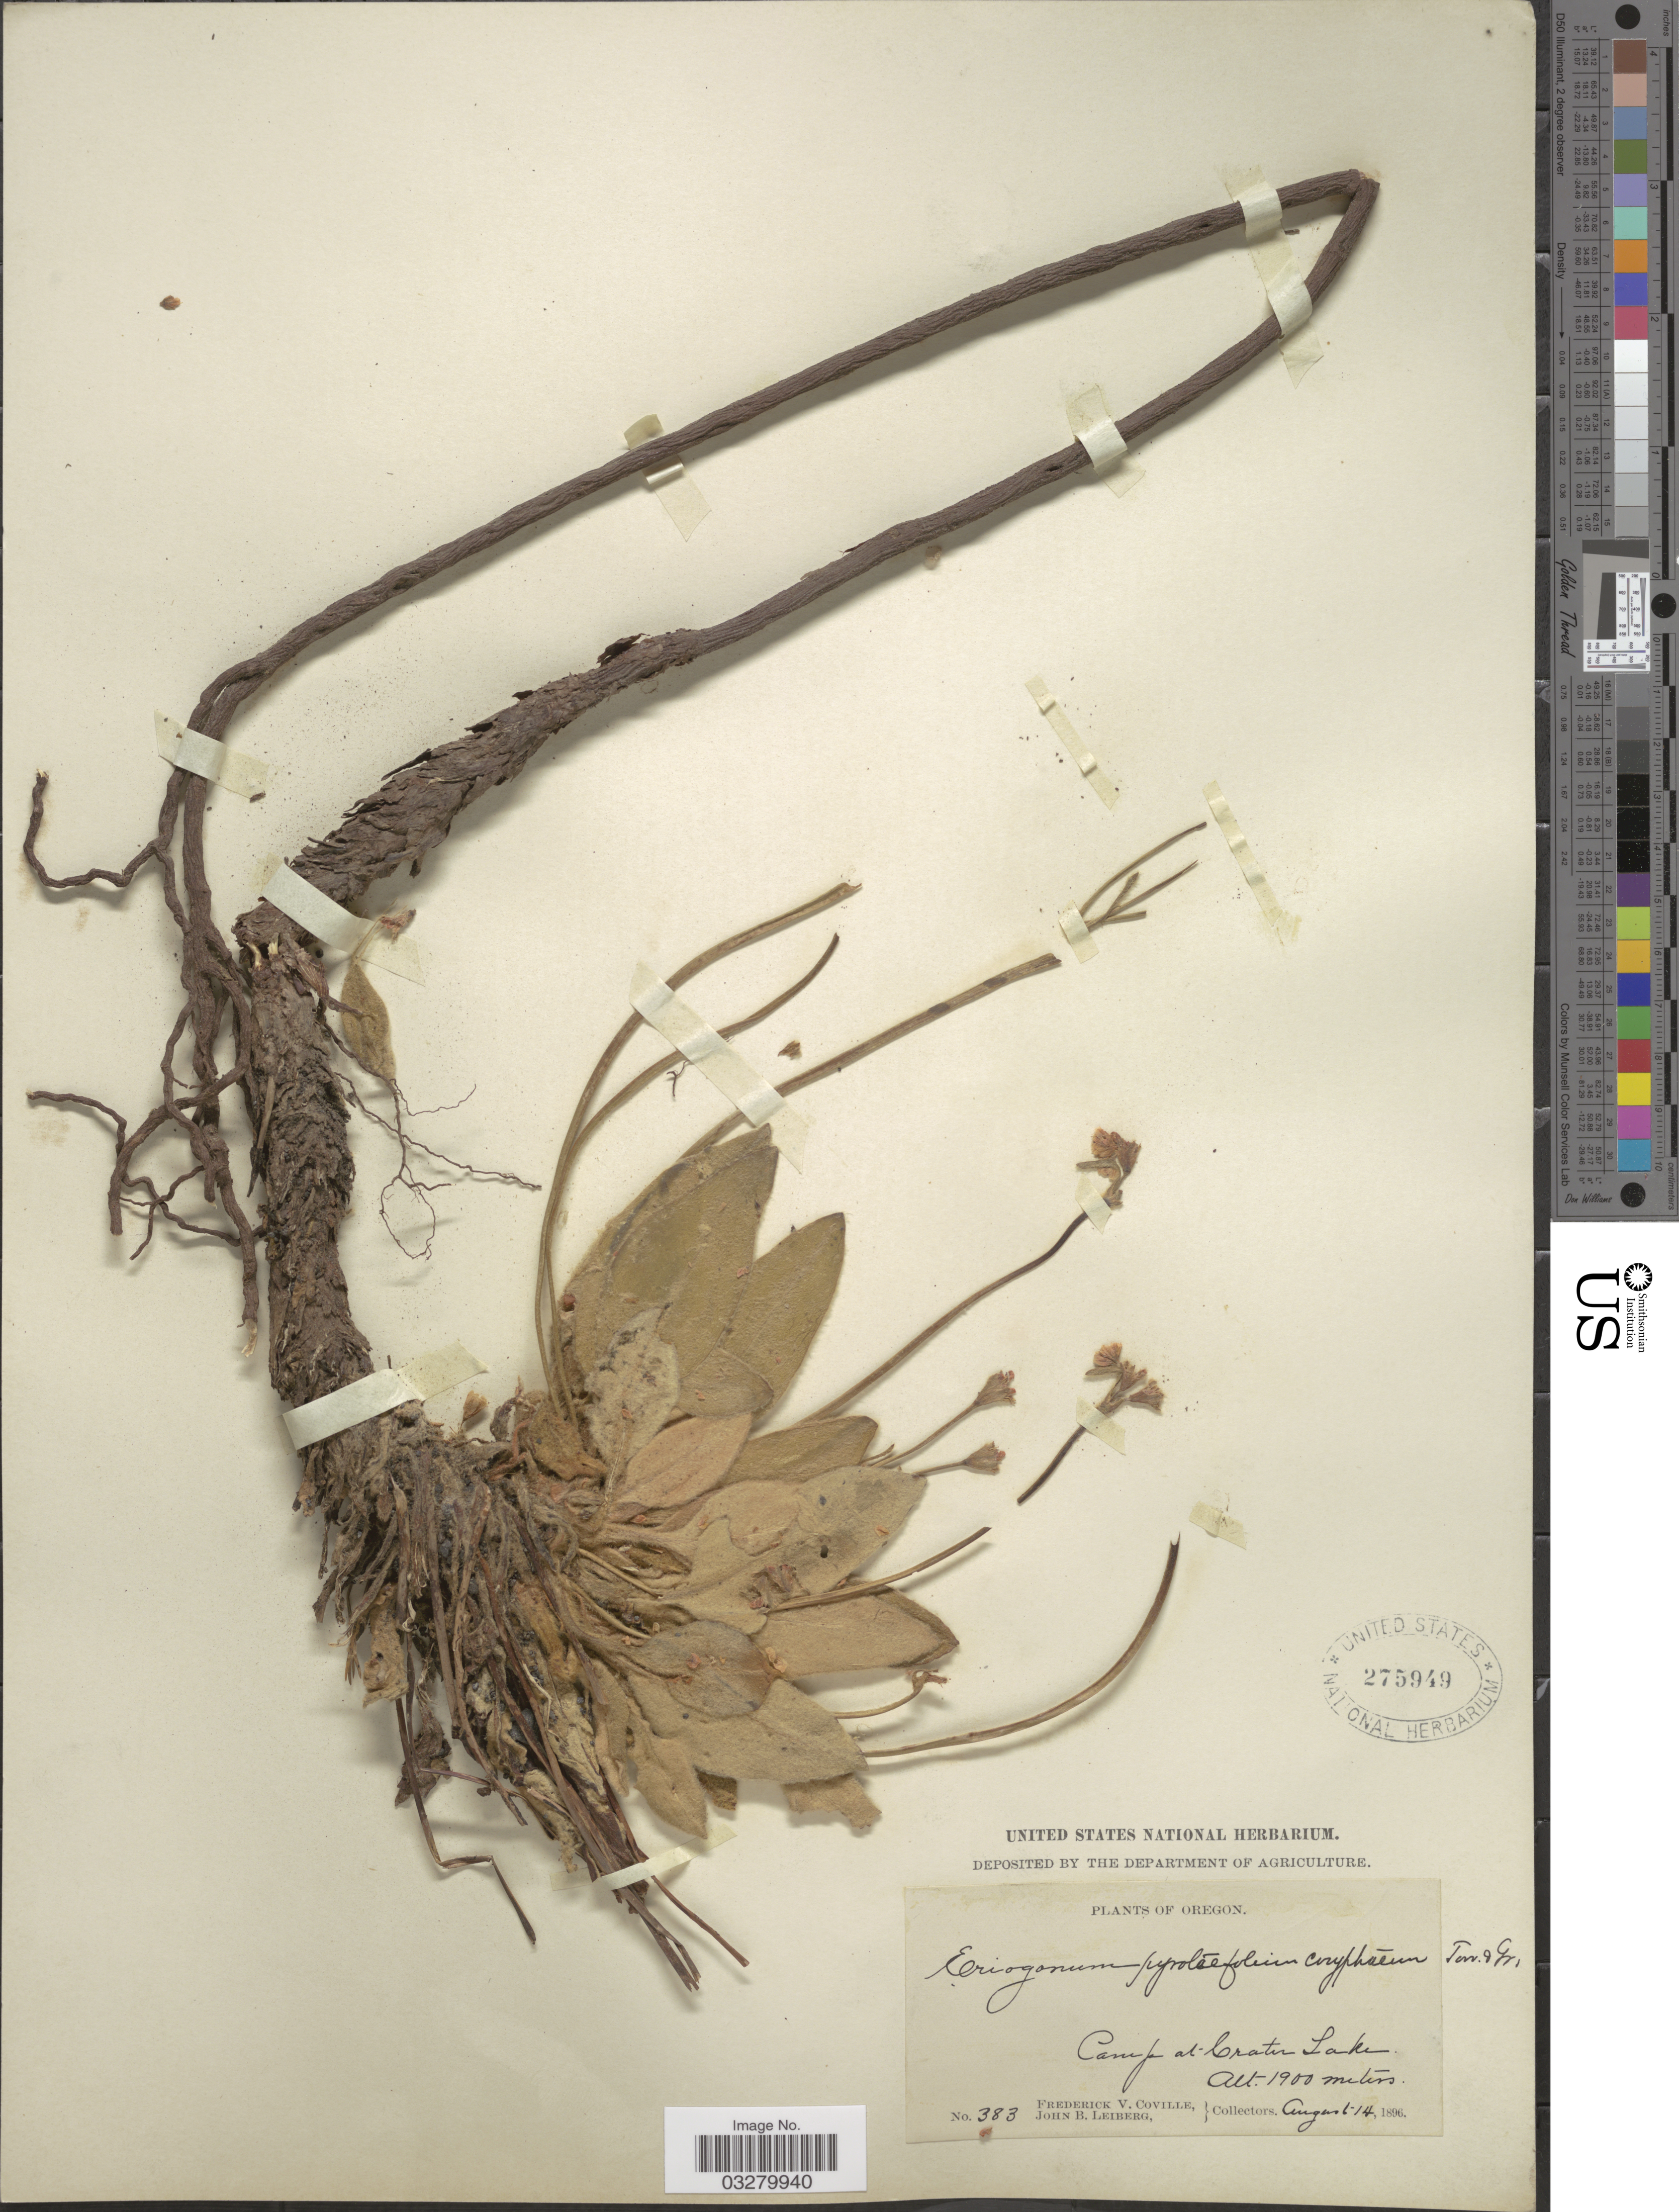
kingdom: Plantae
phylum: Tracheophyta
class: Magnoliopsida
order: Caryophyllales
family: Polygonaceae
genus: Eriogonum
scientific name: Eriogonum pyrolifolium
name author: Hook.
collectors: F. V. Coville & J. B. Leiberg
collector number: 383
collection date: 1896-08-14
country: United States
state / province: Oregon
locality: Camp at Crater Lake.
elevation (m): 1900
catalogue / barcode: US 275949